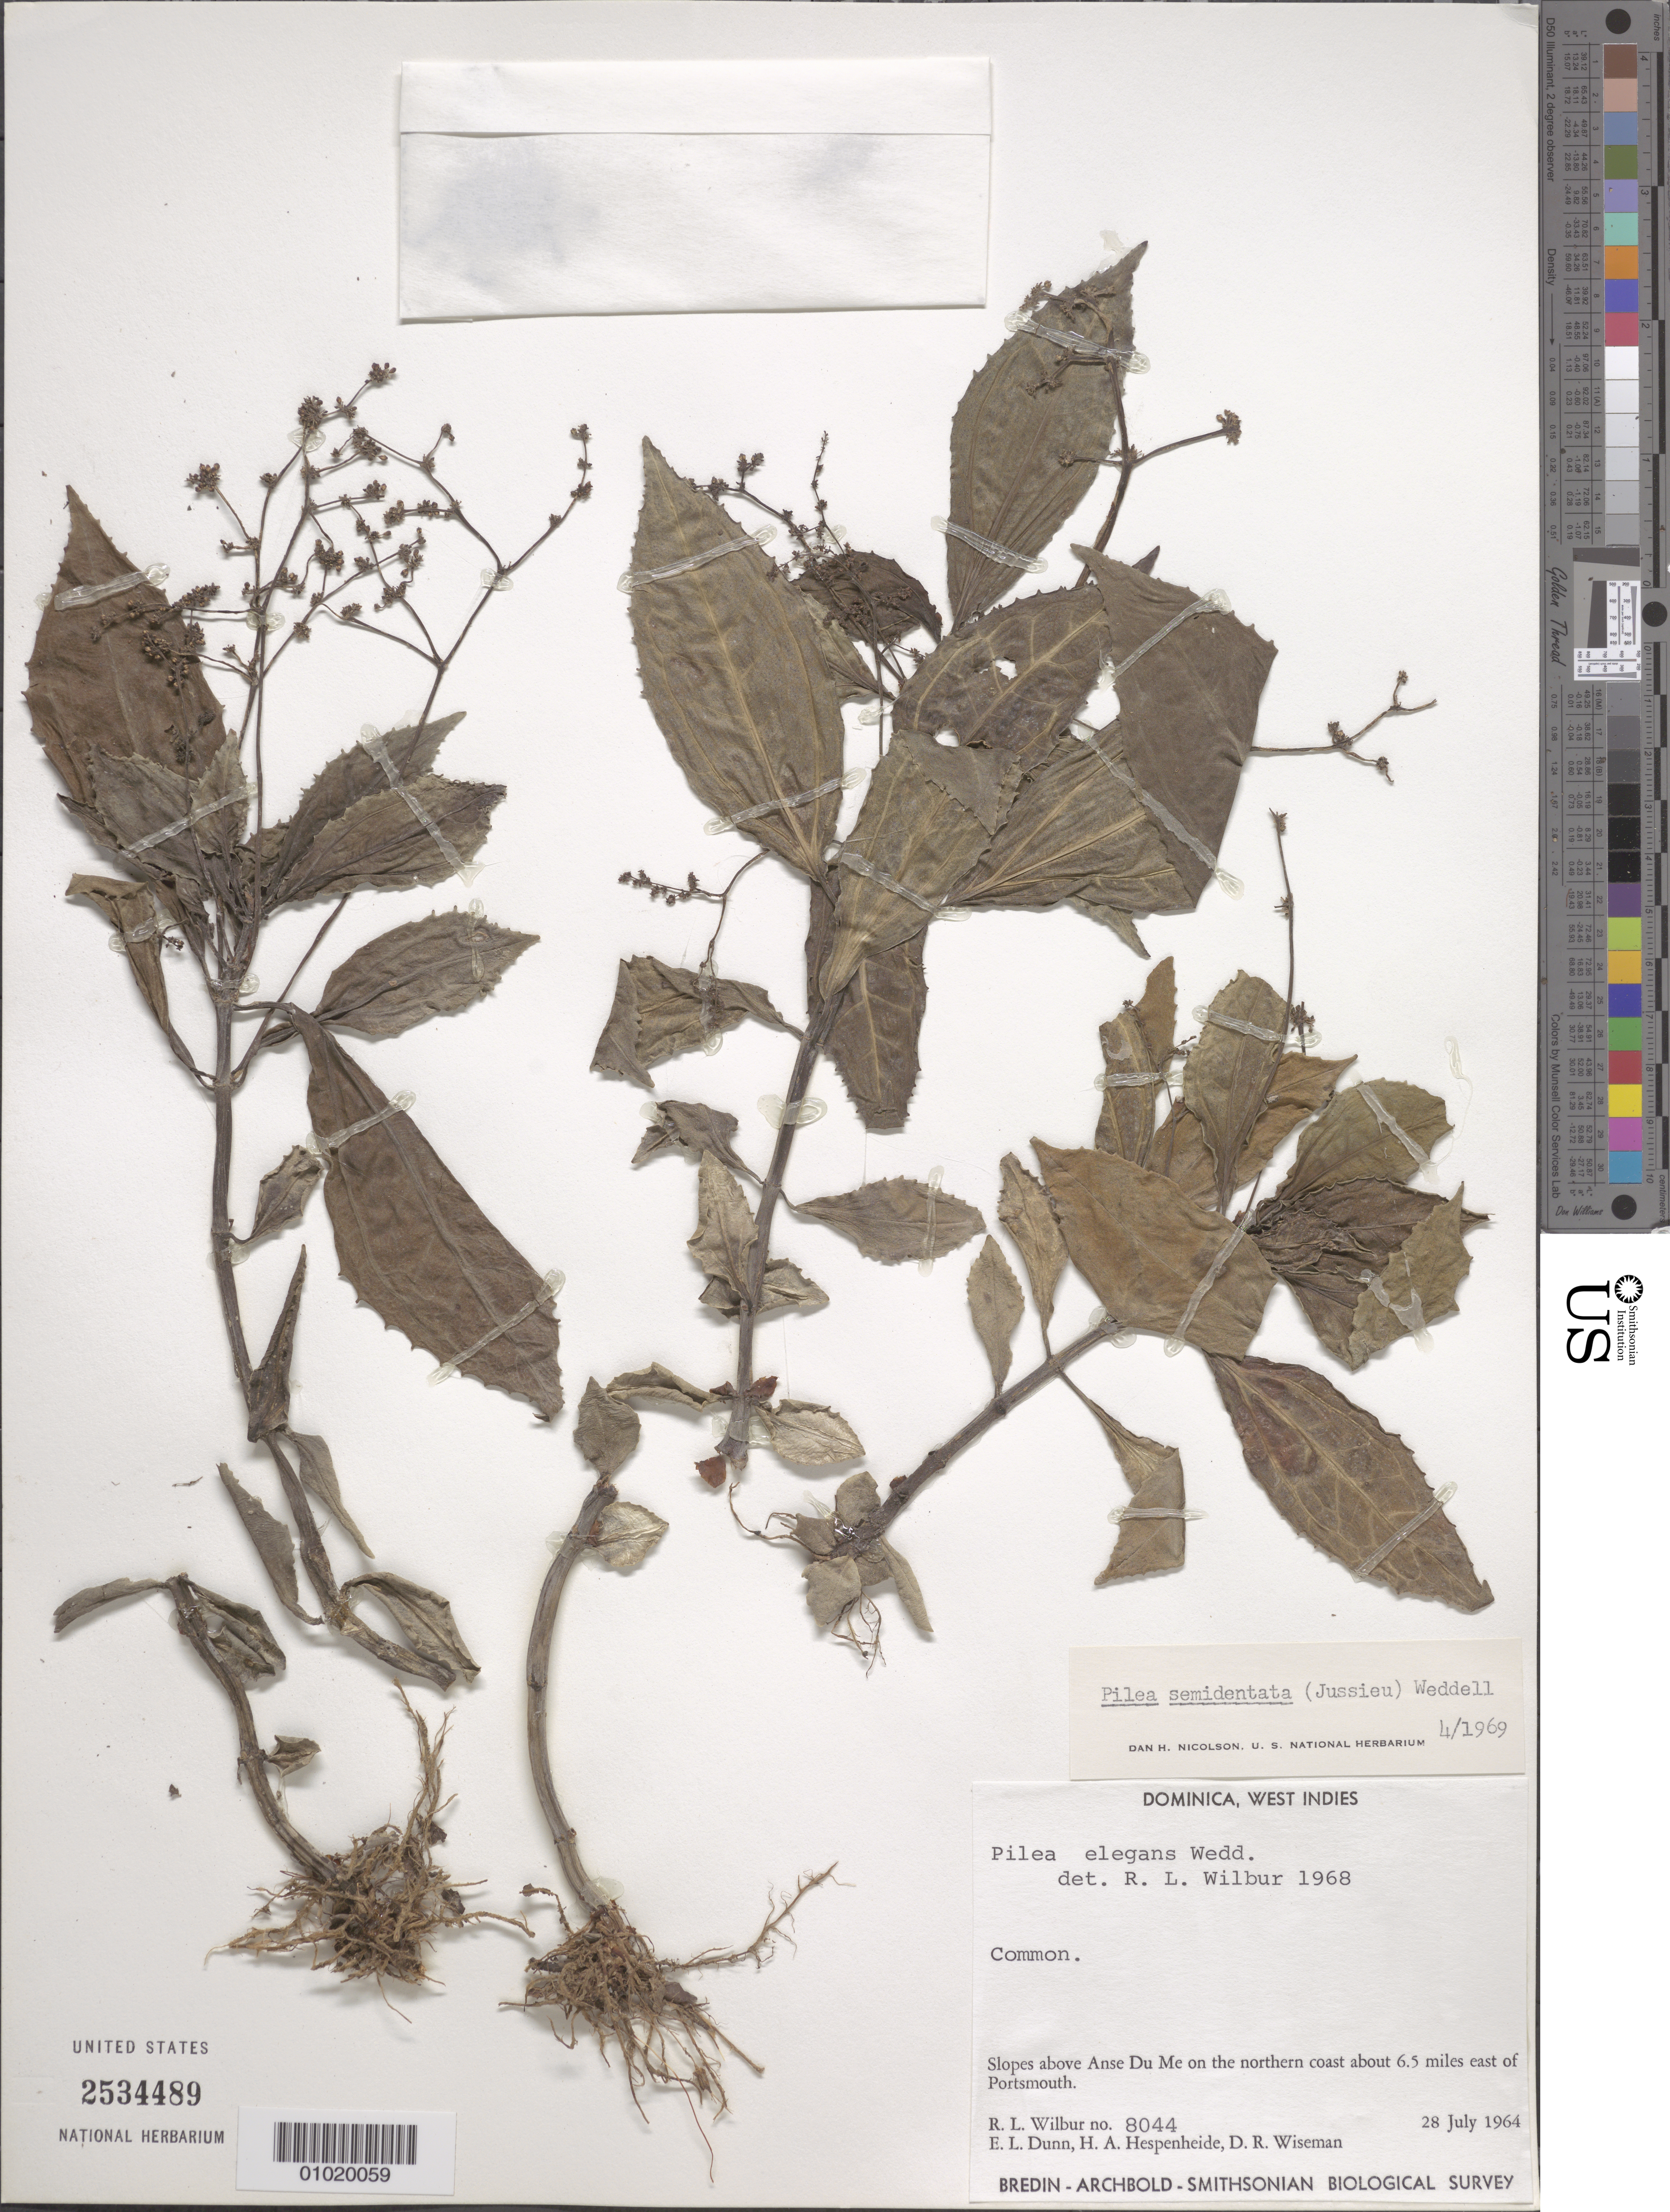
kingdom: Plantae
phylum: Tracheophyta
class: Magnoliopsida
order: Rosales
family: Urticaceae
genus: Pilea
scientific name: Pilea semidentata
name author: (Juss. ex Poir.) Wedd.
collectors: R. L. Wilbur, E. Dunn, H. A. Hespenheide & D. R. Wiseman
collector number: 8044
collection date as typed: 28 Jul 1964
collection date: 1964-07-28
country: Dominica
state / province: St. Andrew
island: Dominica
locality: Slopes above Anse Du Me on the northern coast about 6.5 miles east of Portsmouth.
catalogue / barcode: US 2534489